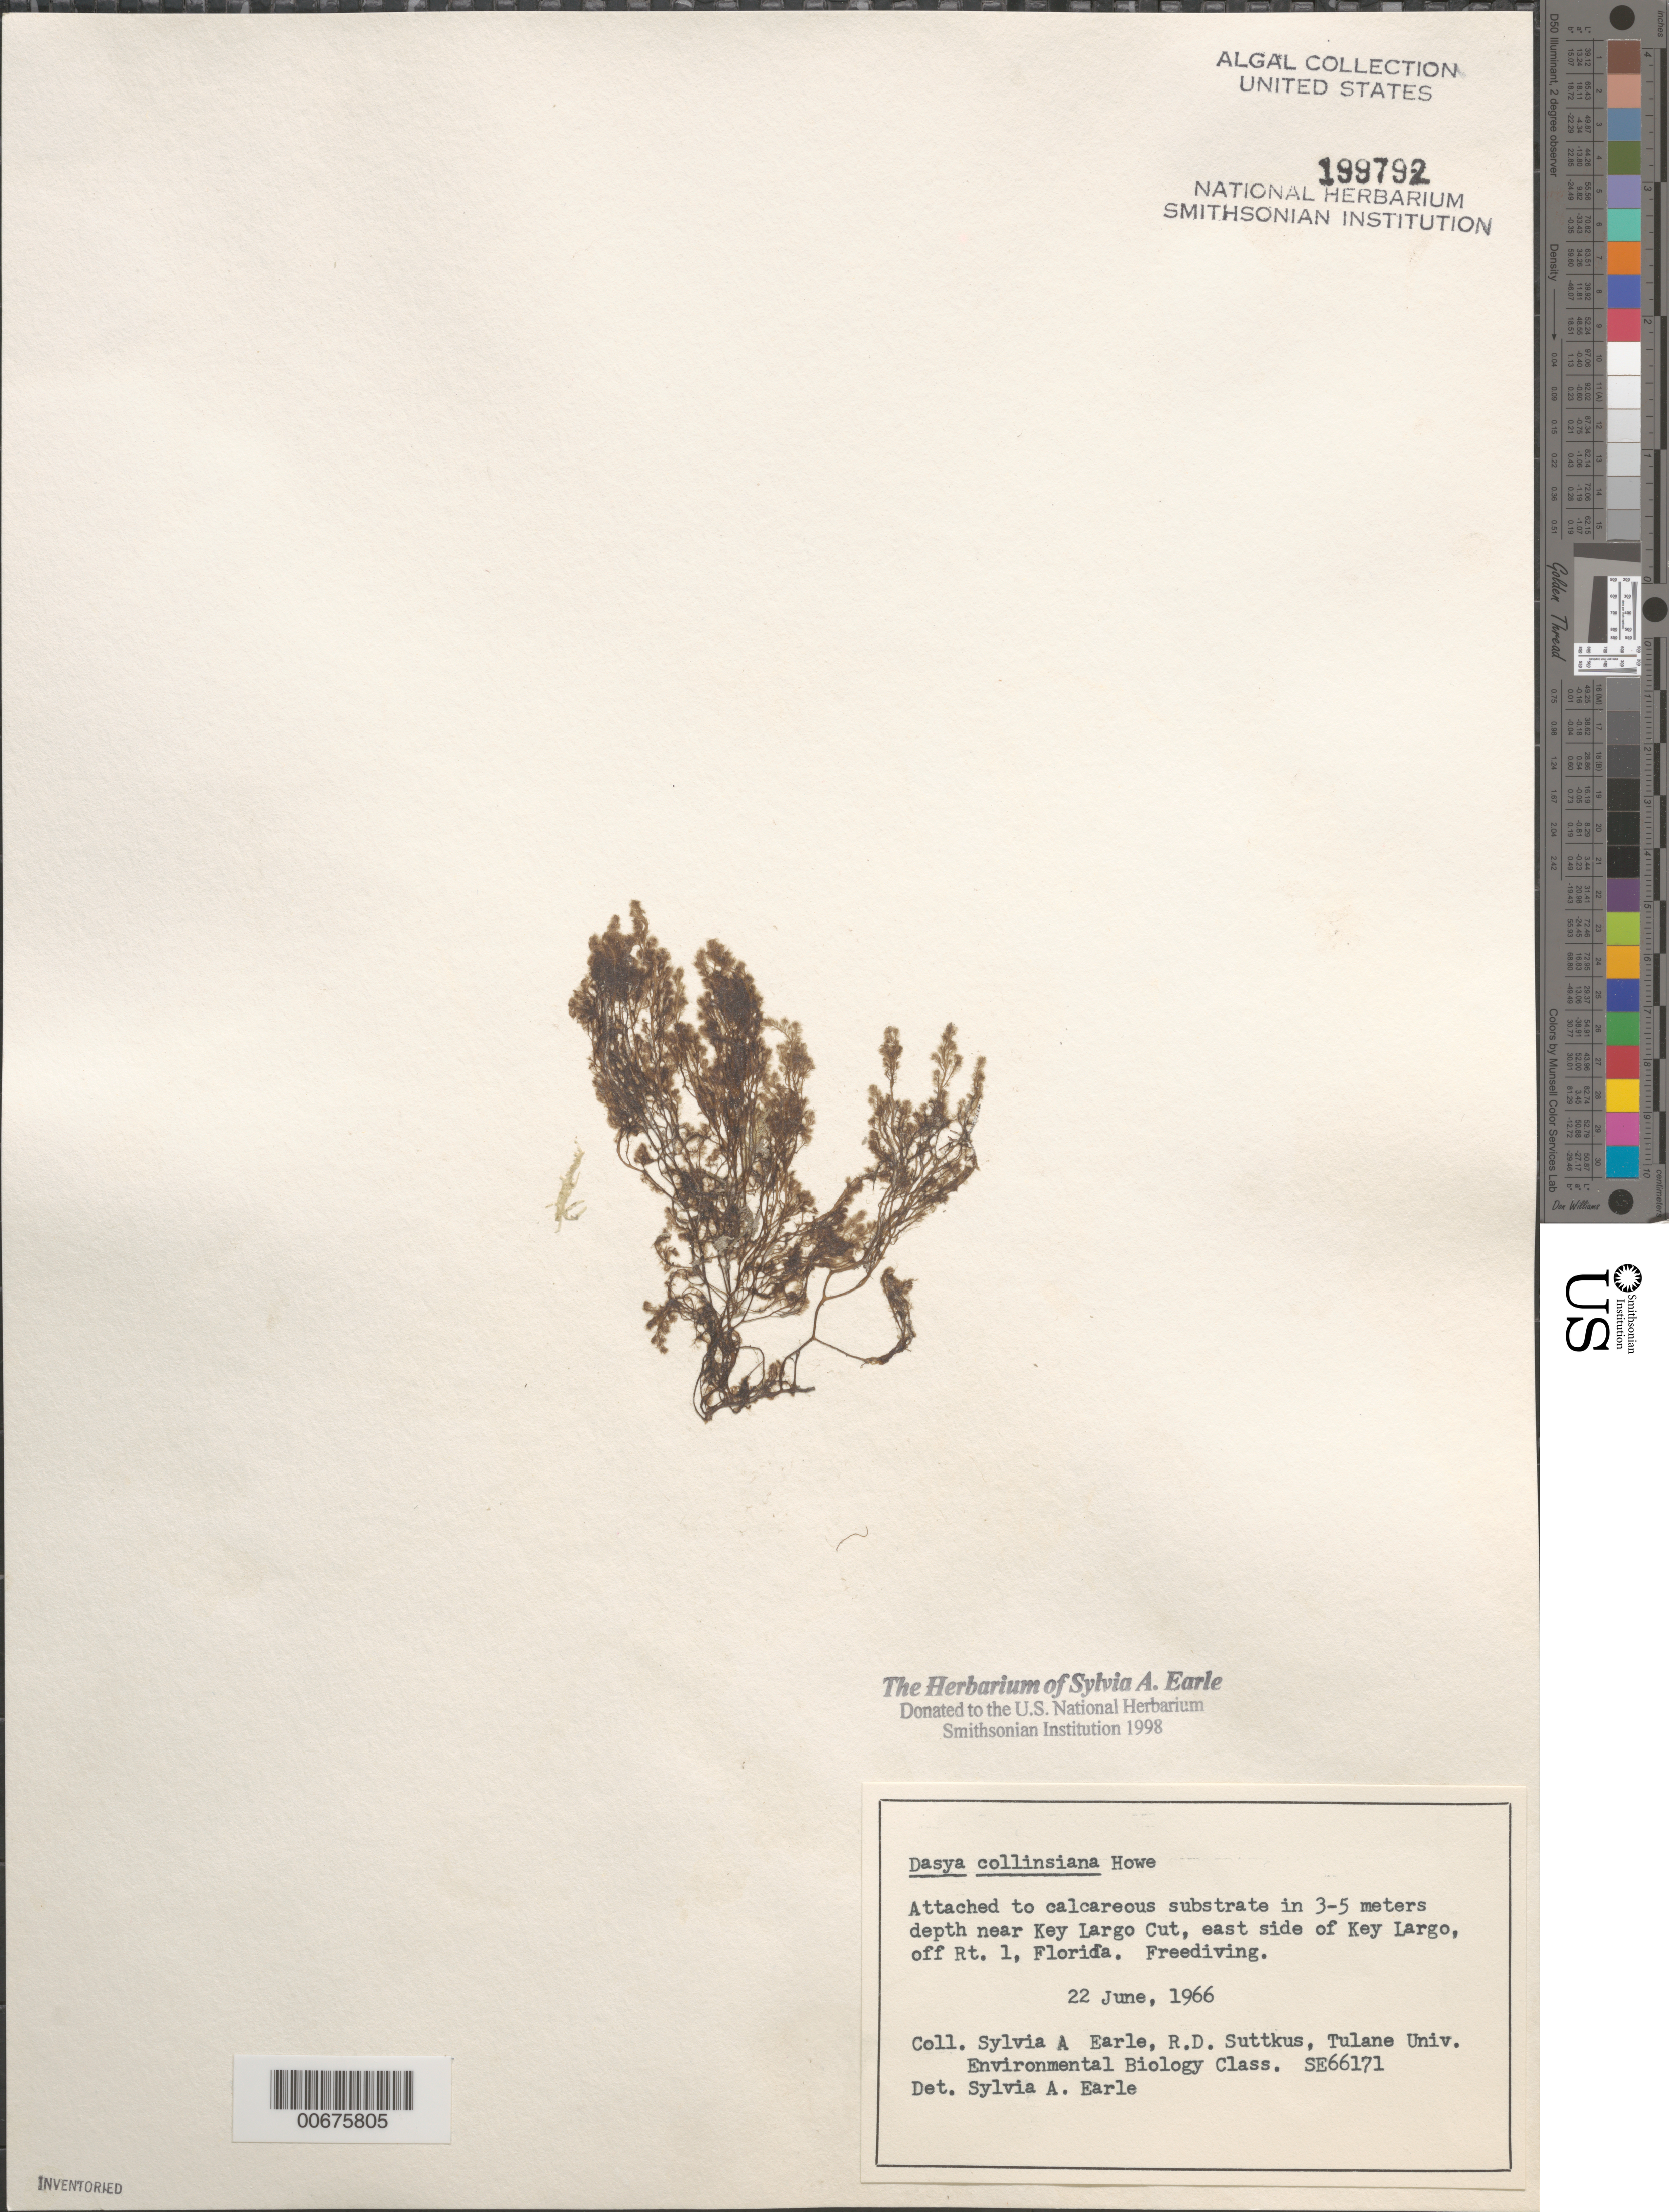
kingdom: Plantae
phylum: Rhodophyta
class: Florideophyceae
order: Ceramiales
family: Dasyaceae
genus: Dasysiphonia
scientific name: Dasysiphonia collinsiana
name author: (M. Howe) M.M.Cassidy et al.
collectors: S. A. Earle, R. Suttkus & Tulane Univ. Env. Biol. Class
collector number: SE 66171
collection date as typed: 22 Jun 1966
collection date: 1966-06-22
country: United States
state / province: Florida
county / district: Monroe County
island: Key Largo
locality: Off US Route 1, near Key Largo Cut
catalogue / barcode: US 199792